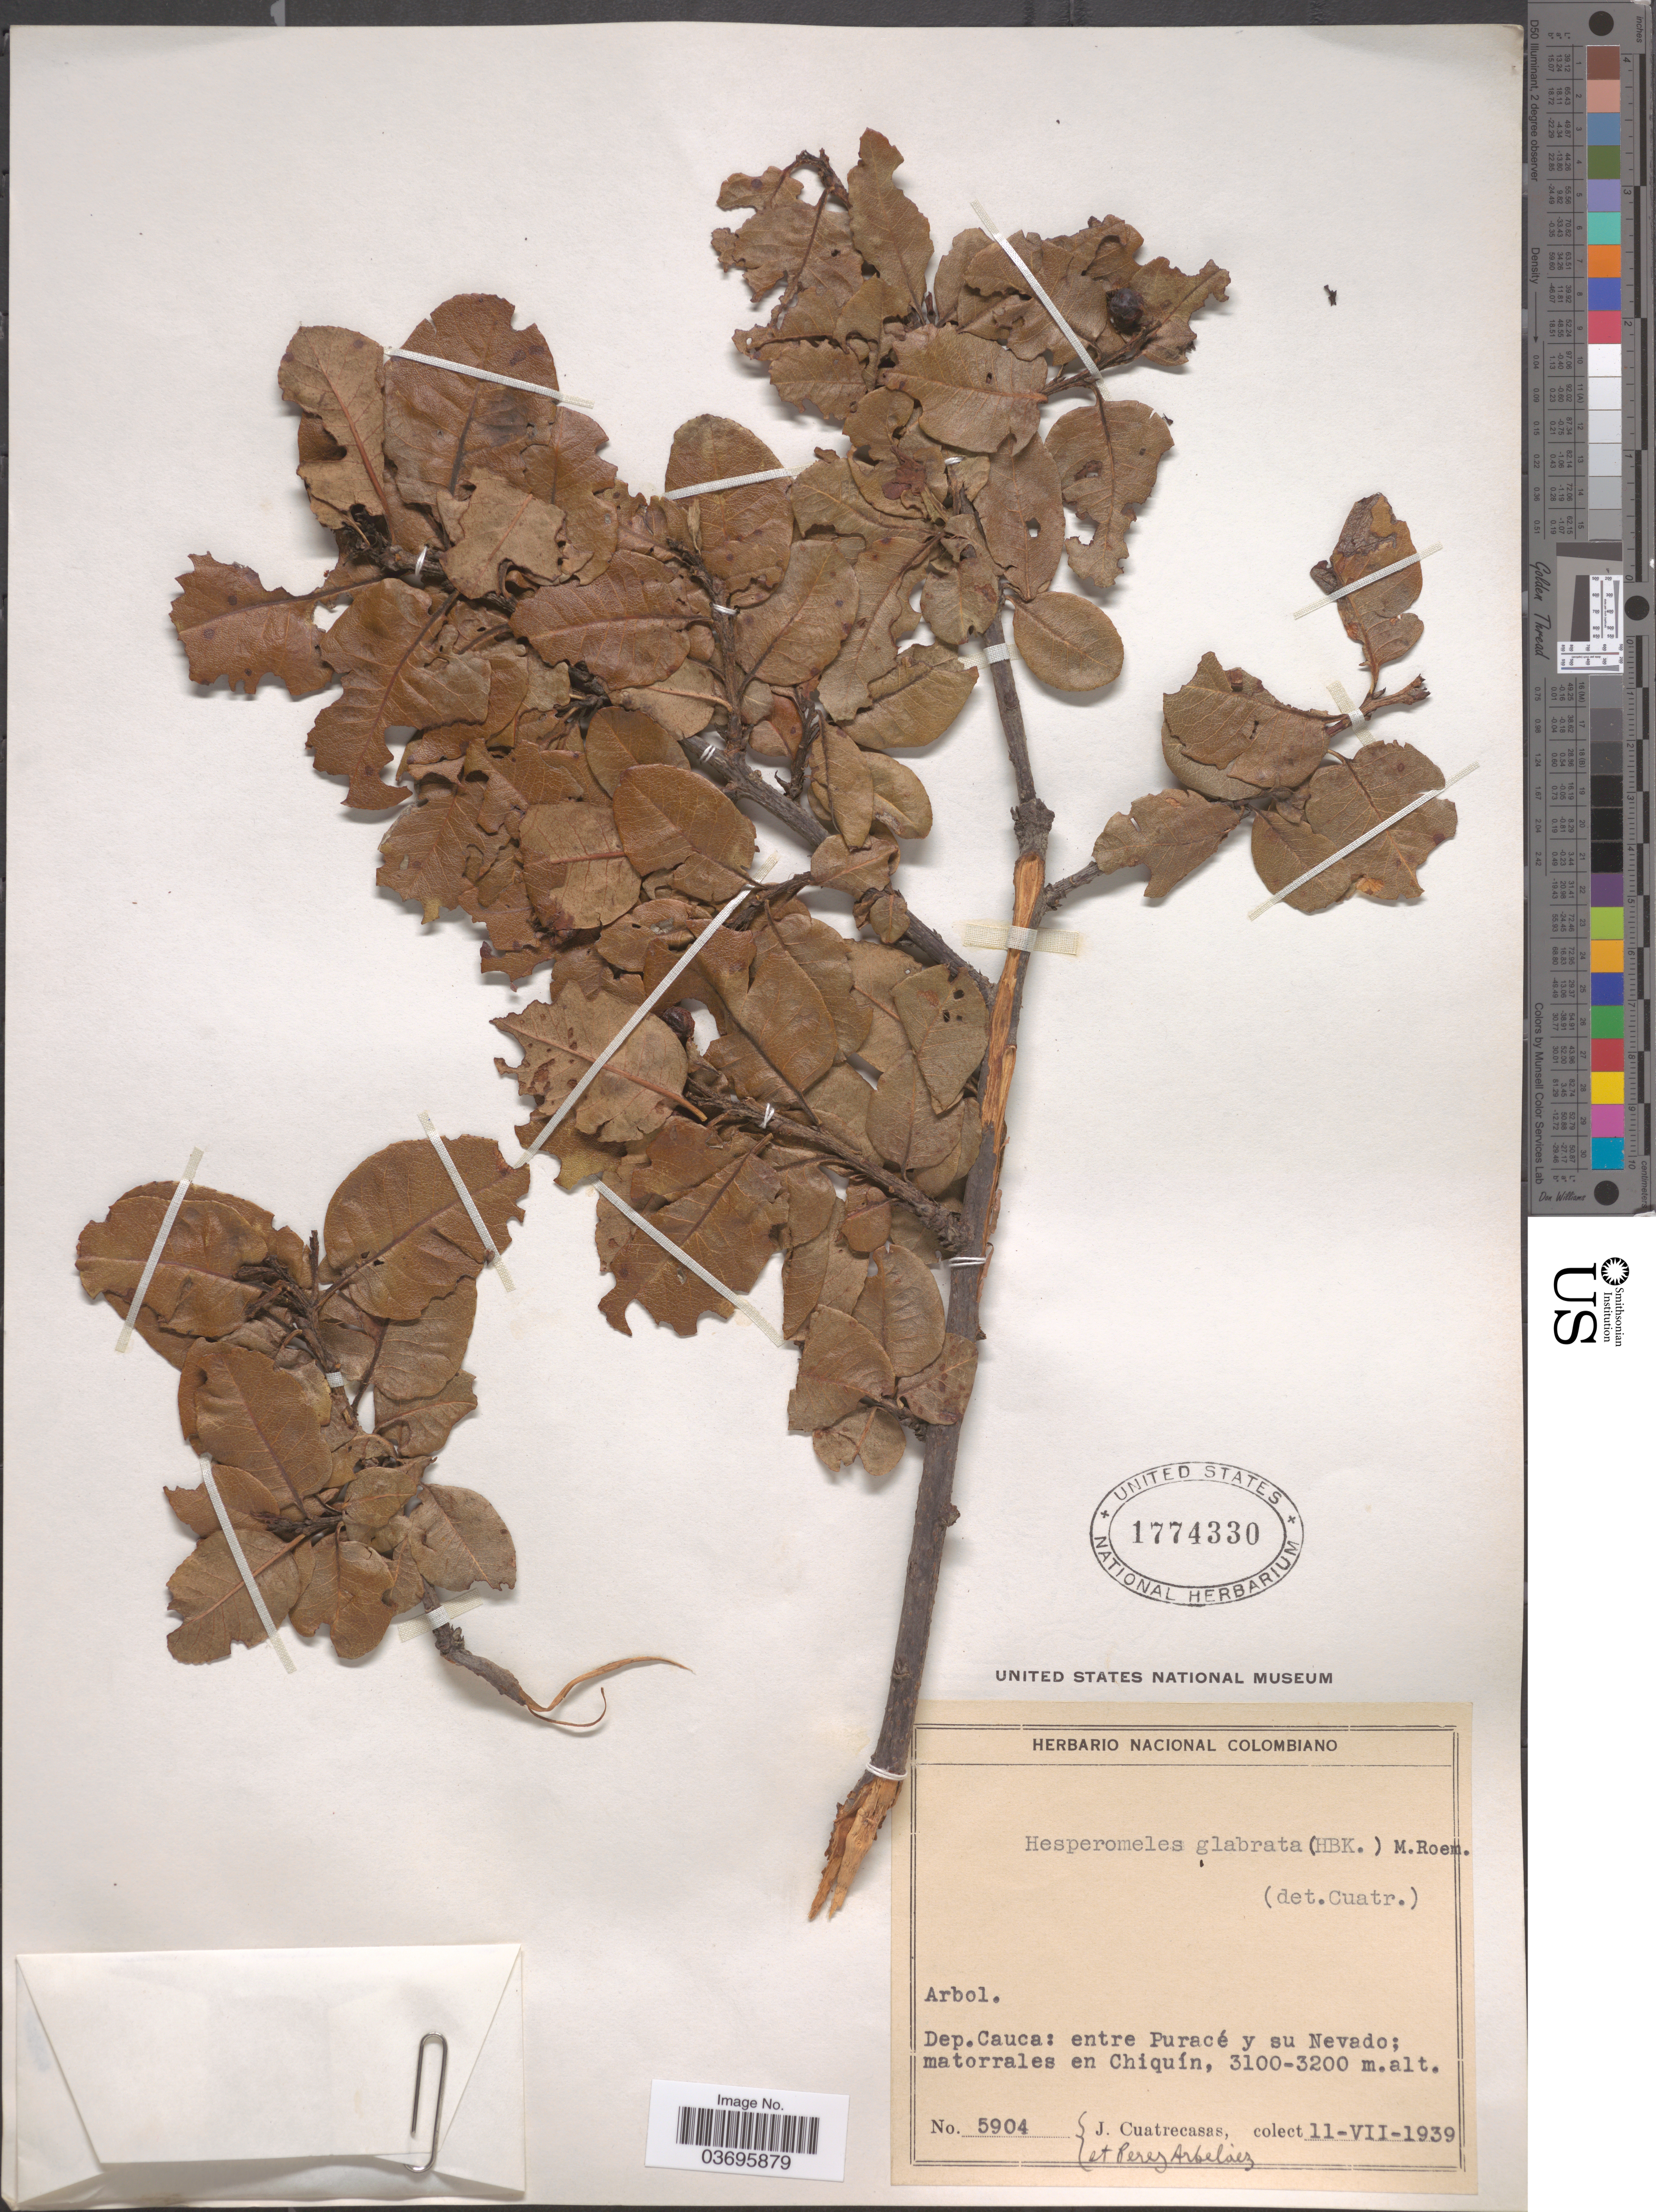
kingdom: Plantae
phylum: Tracheophyta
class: Magnoliopsida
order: Rosales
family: Rosaceae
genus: Hesperomeles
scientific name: Hesperomeles glabrata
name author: Kunth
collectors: J. Cuatrecasas & Pérez Arbeláez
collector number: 5904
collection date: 1939-07-11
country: Colombia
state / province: Cauca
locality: Dep. Cauca: entre Puracé y su Nevado; matorrales en Chiquín.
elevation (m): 3100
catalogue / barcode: US 1774330